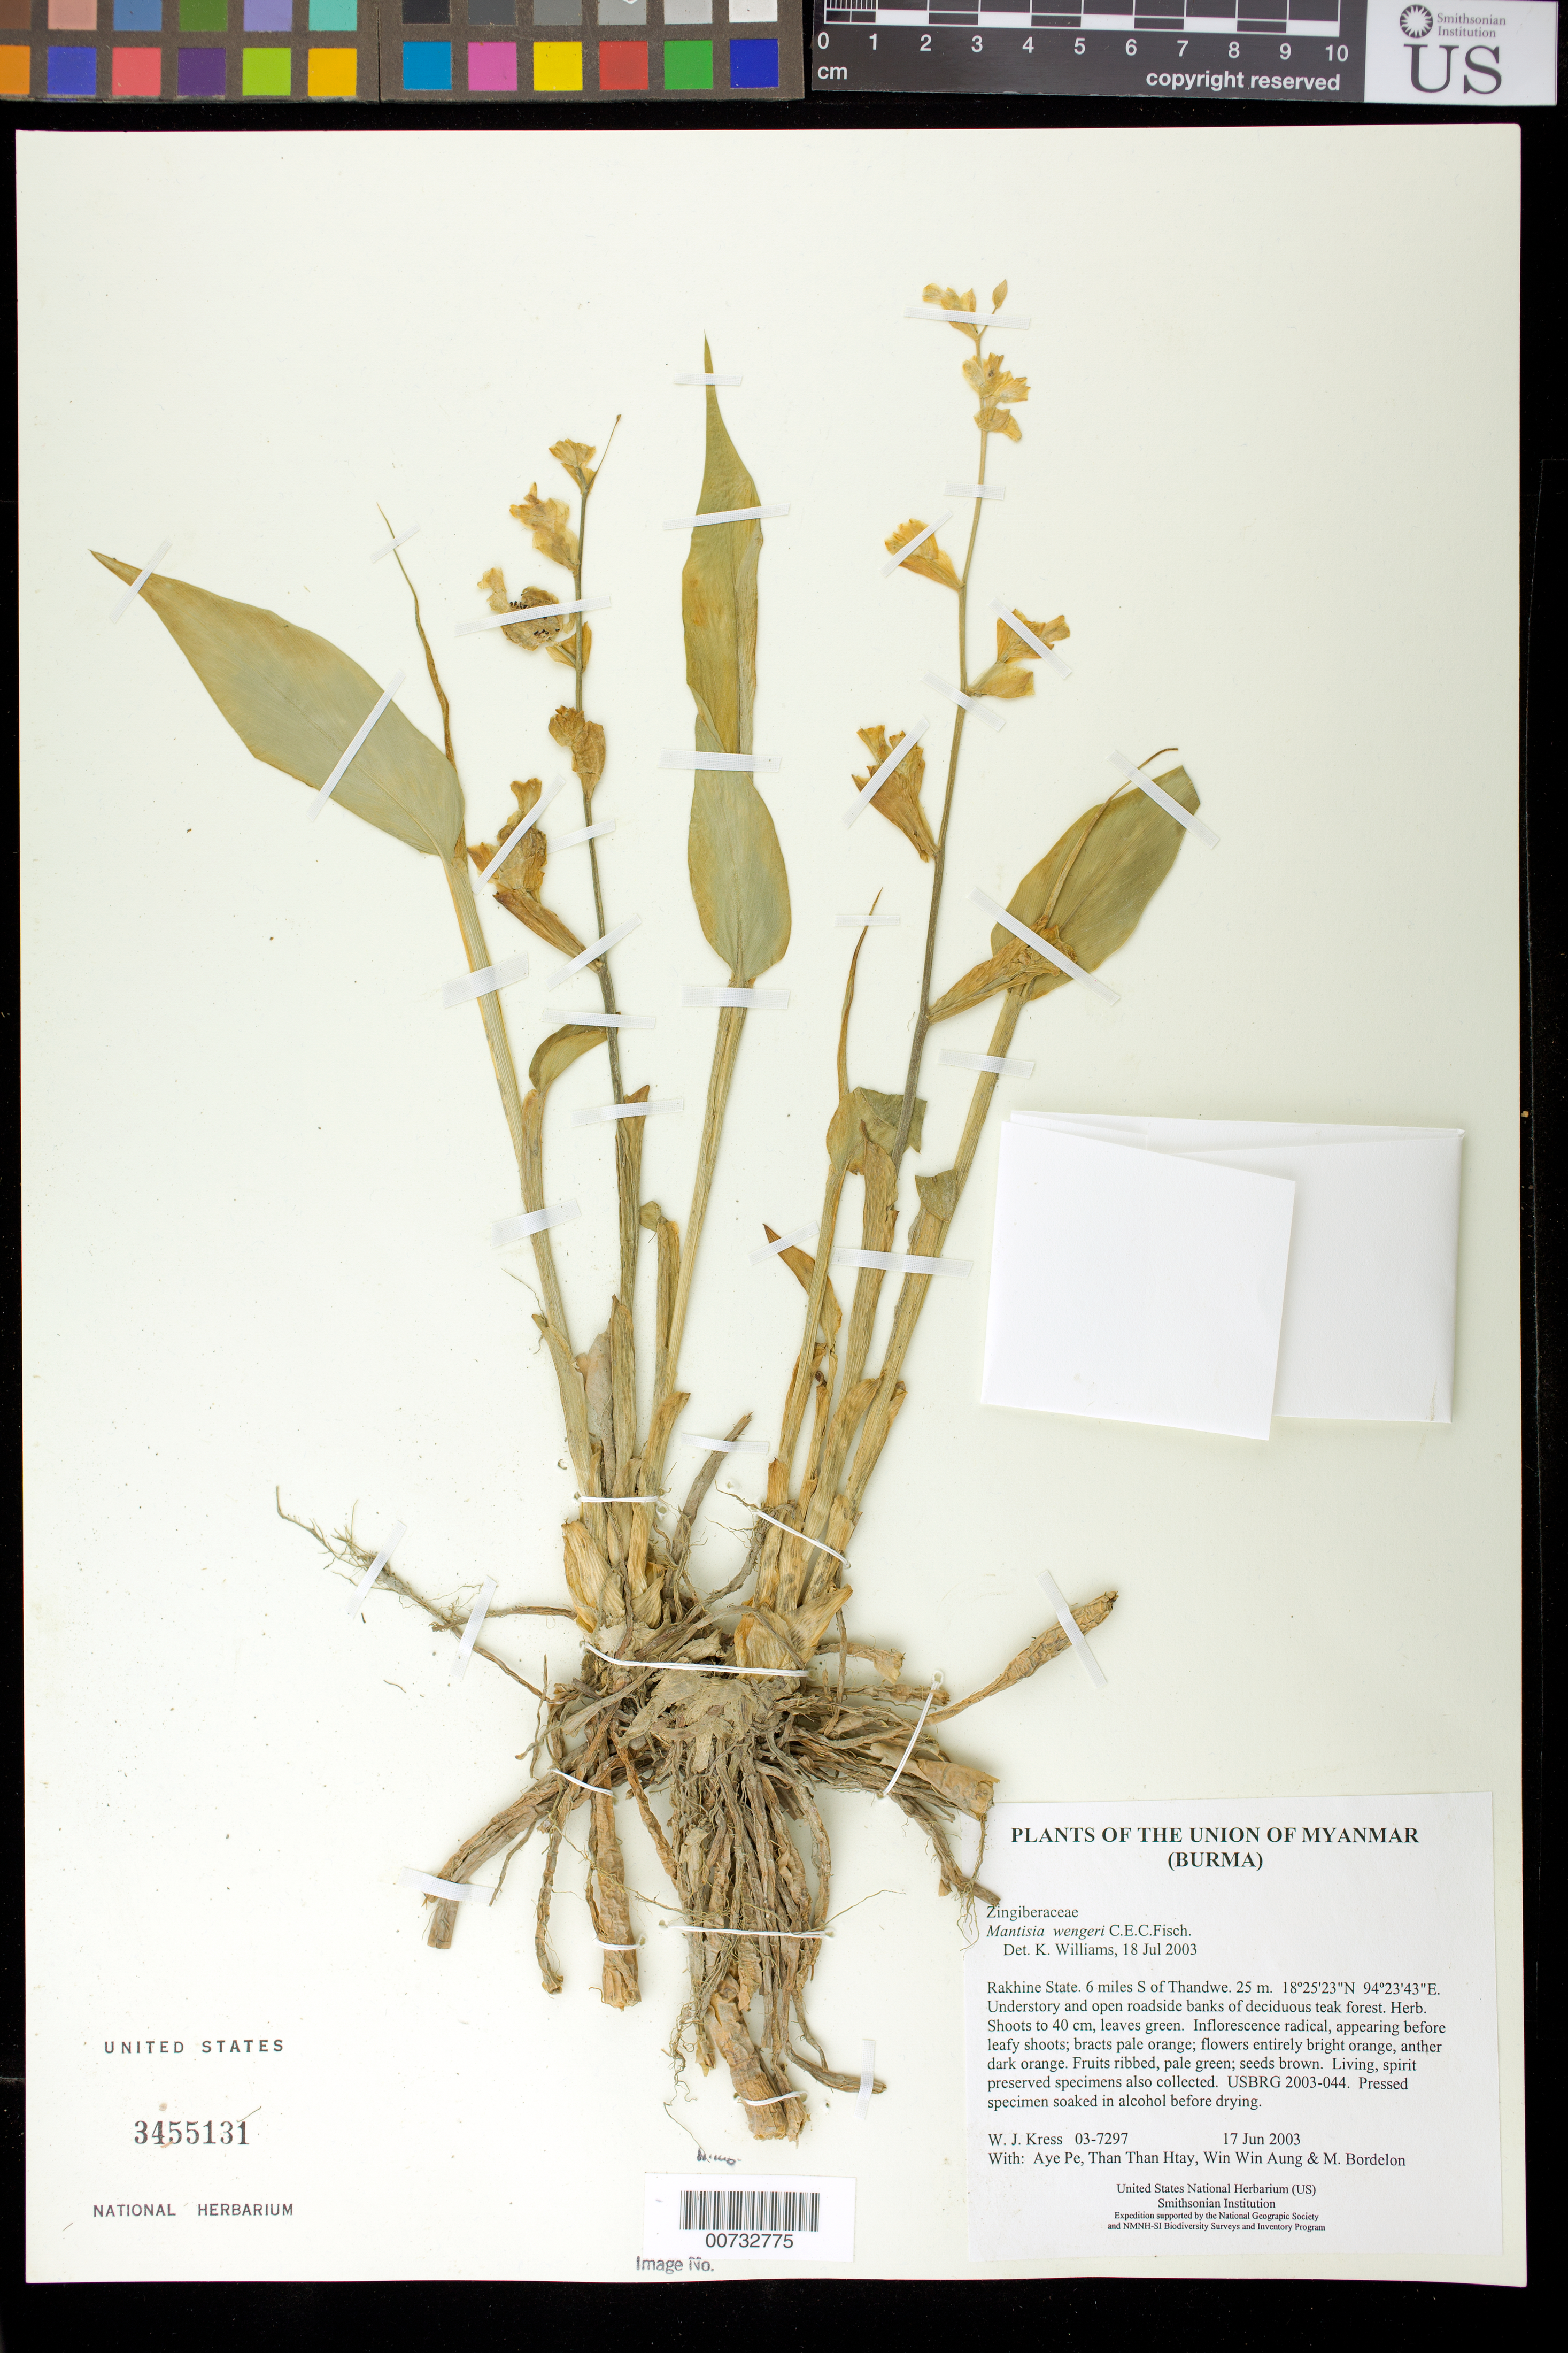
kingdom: Plantae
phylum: Tracheophyta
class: Liliopsida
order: Zingiberales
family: Zingiberaceae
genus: Globba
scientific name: Globba wengeri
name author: (C.E.C. Fisch.) K.J. Williams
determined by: Strong, M. T., (US), Smithsonian Institution - National Museum of Natural History (UNITED STATES)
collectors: W. J. Kress, Aye Pe, Than Than Htay, Win Win Aung & M. Bordelon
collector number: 03-7297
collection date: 2003-06-17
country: Myanmar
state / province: Rakhine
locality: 6 miles S of Thandwe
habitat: Understory and open roadside banks of deciduous teak forest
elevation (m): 25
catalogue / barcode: US 3455131